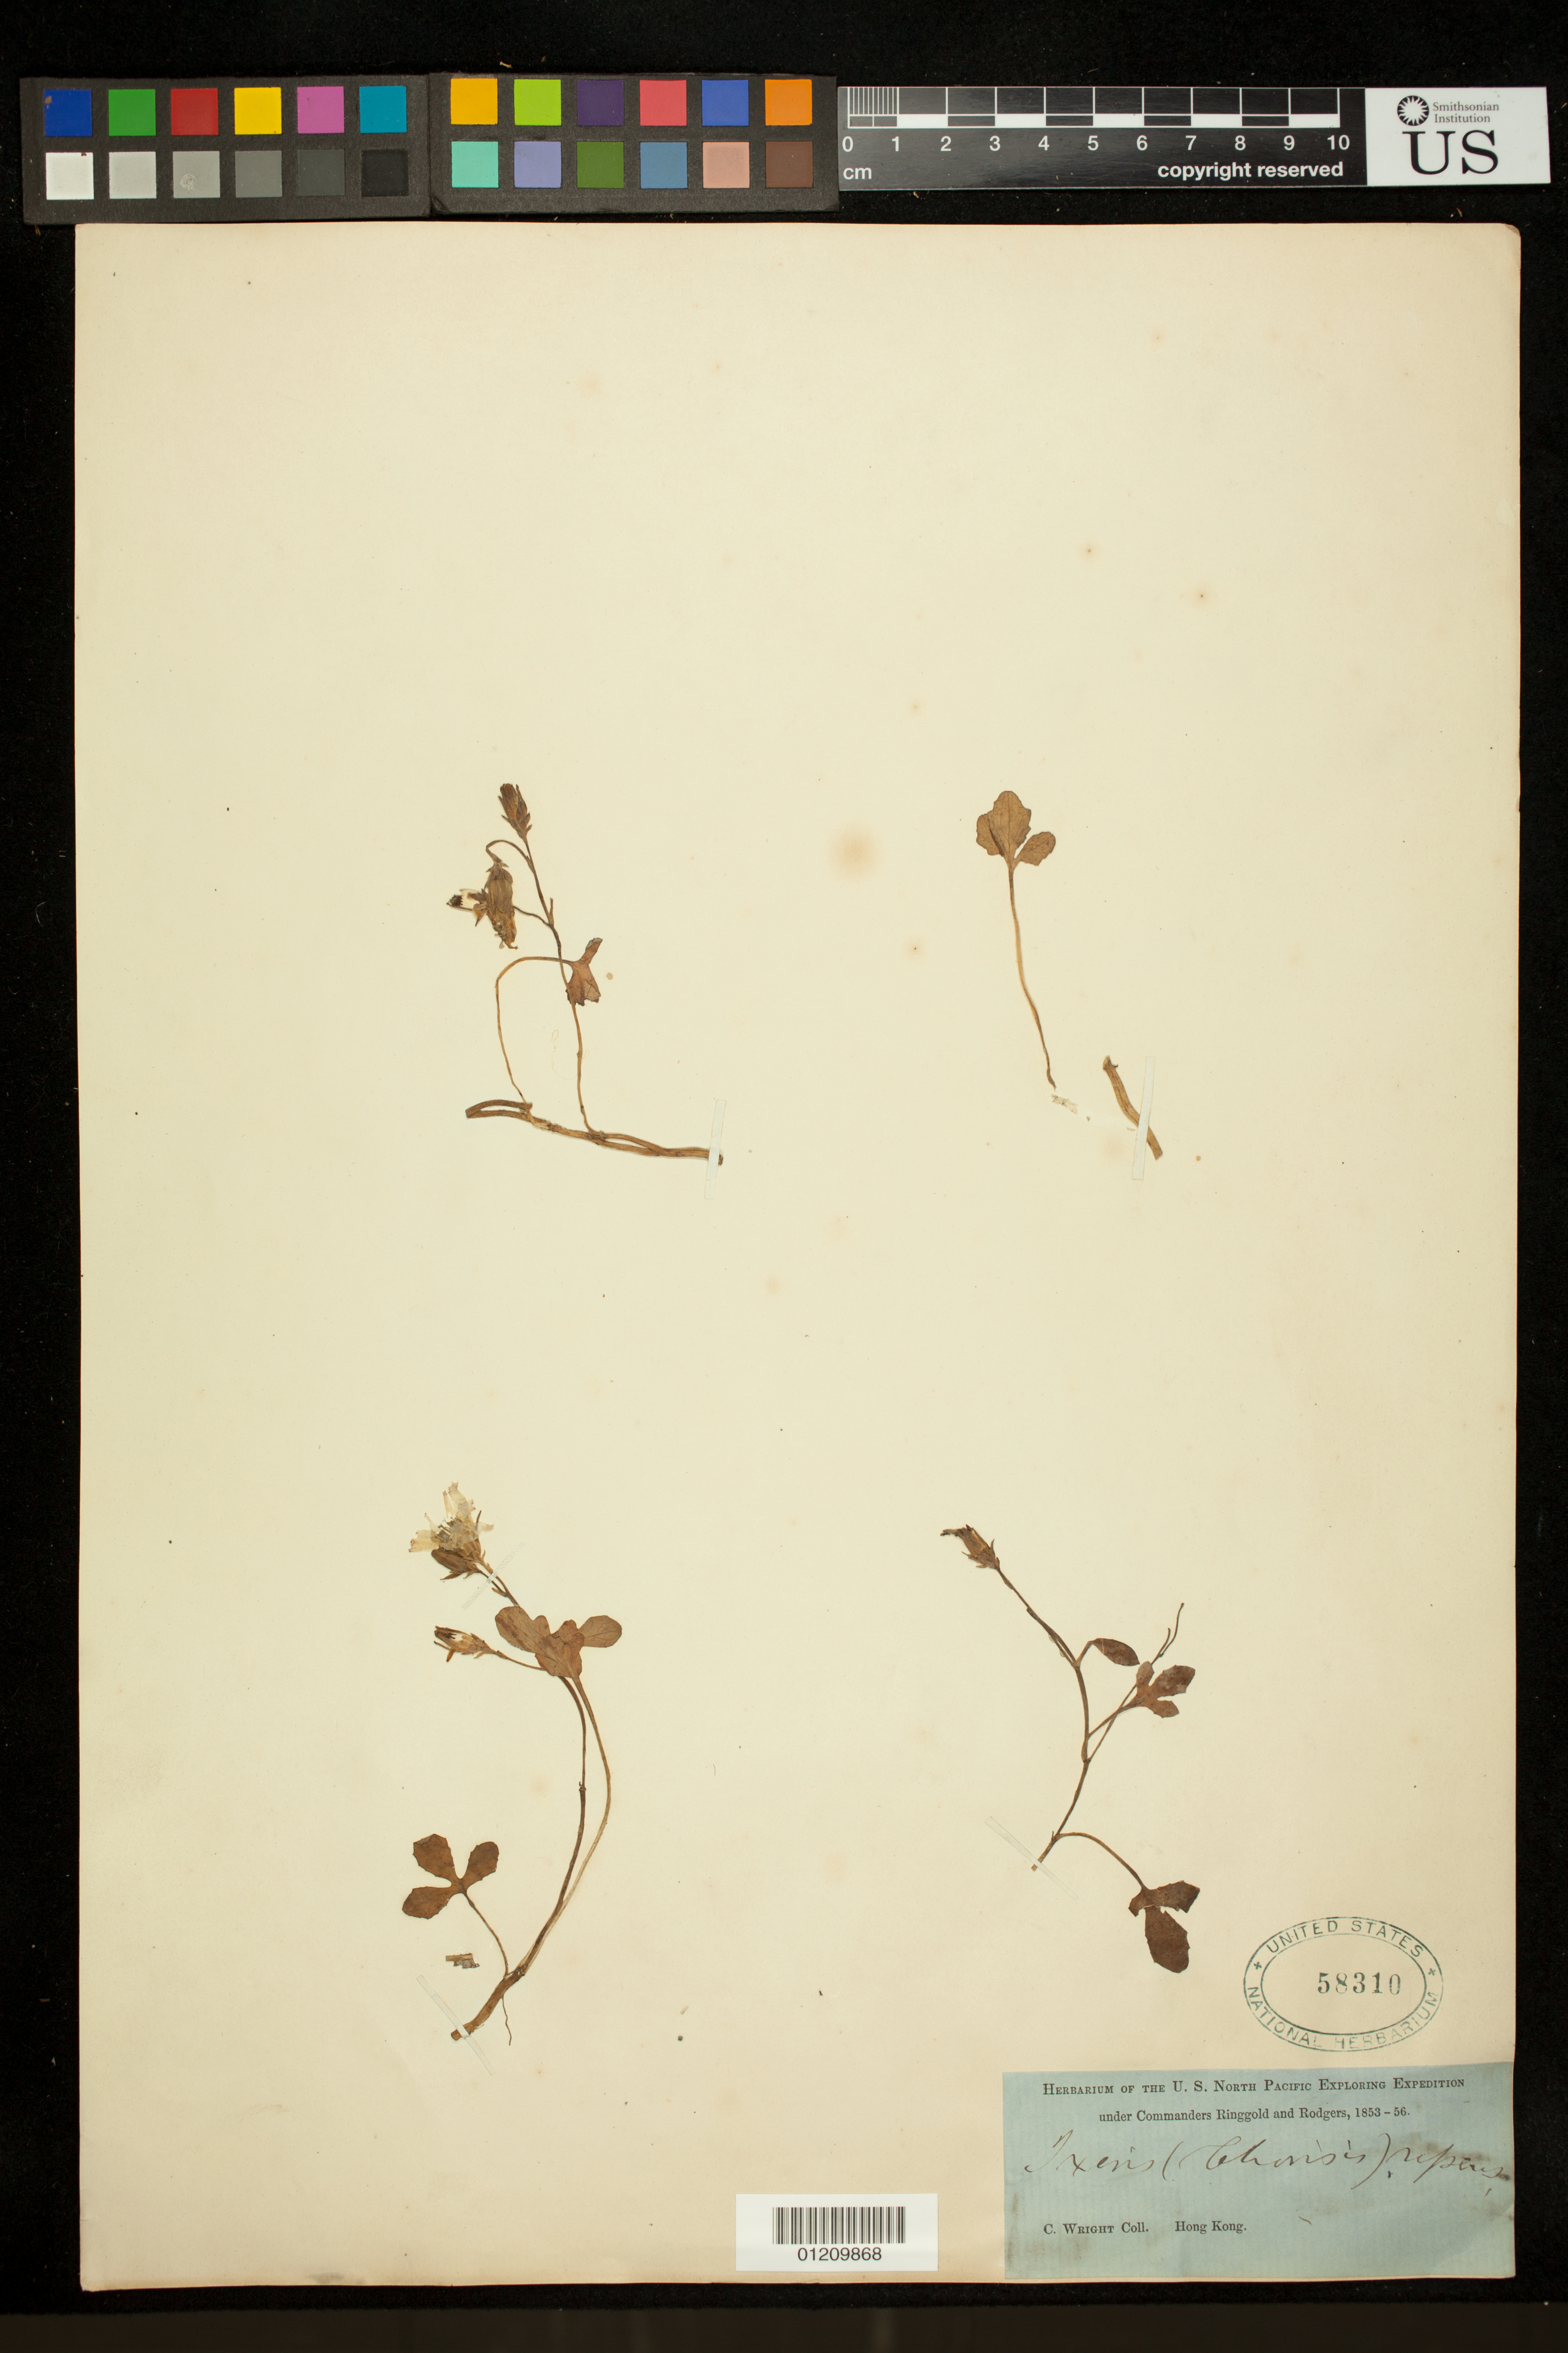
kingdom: Plantae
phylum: Tracheophyta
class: Magnoliopsida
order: Asterales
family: Asteraceae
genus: Ixeris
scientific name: Ixeris repens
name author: (L.) A. Gray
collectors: C. Wright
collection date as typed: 1853 to -- -- 1856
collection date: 1853/1856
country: China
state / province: Hong Kong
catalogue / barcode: US 58310